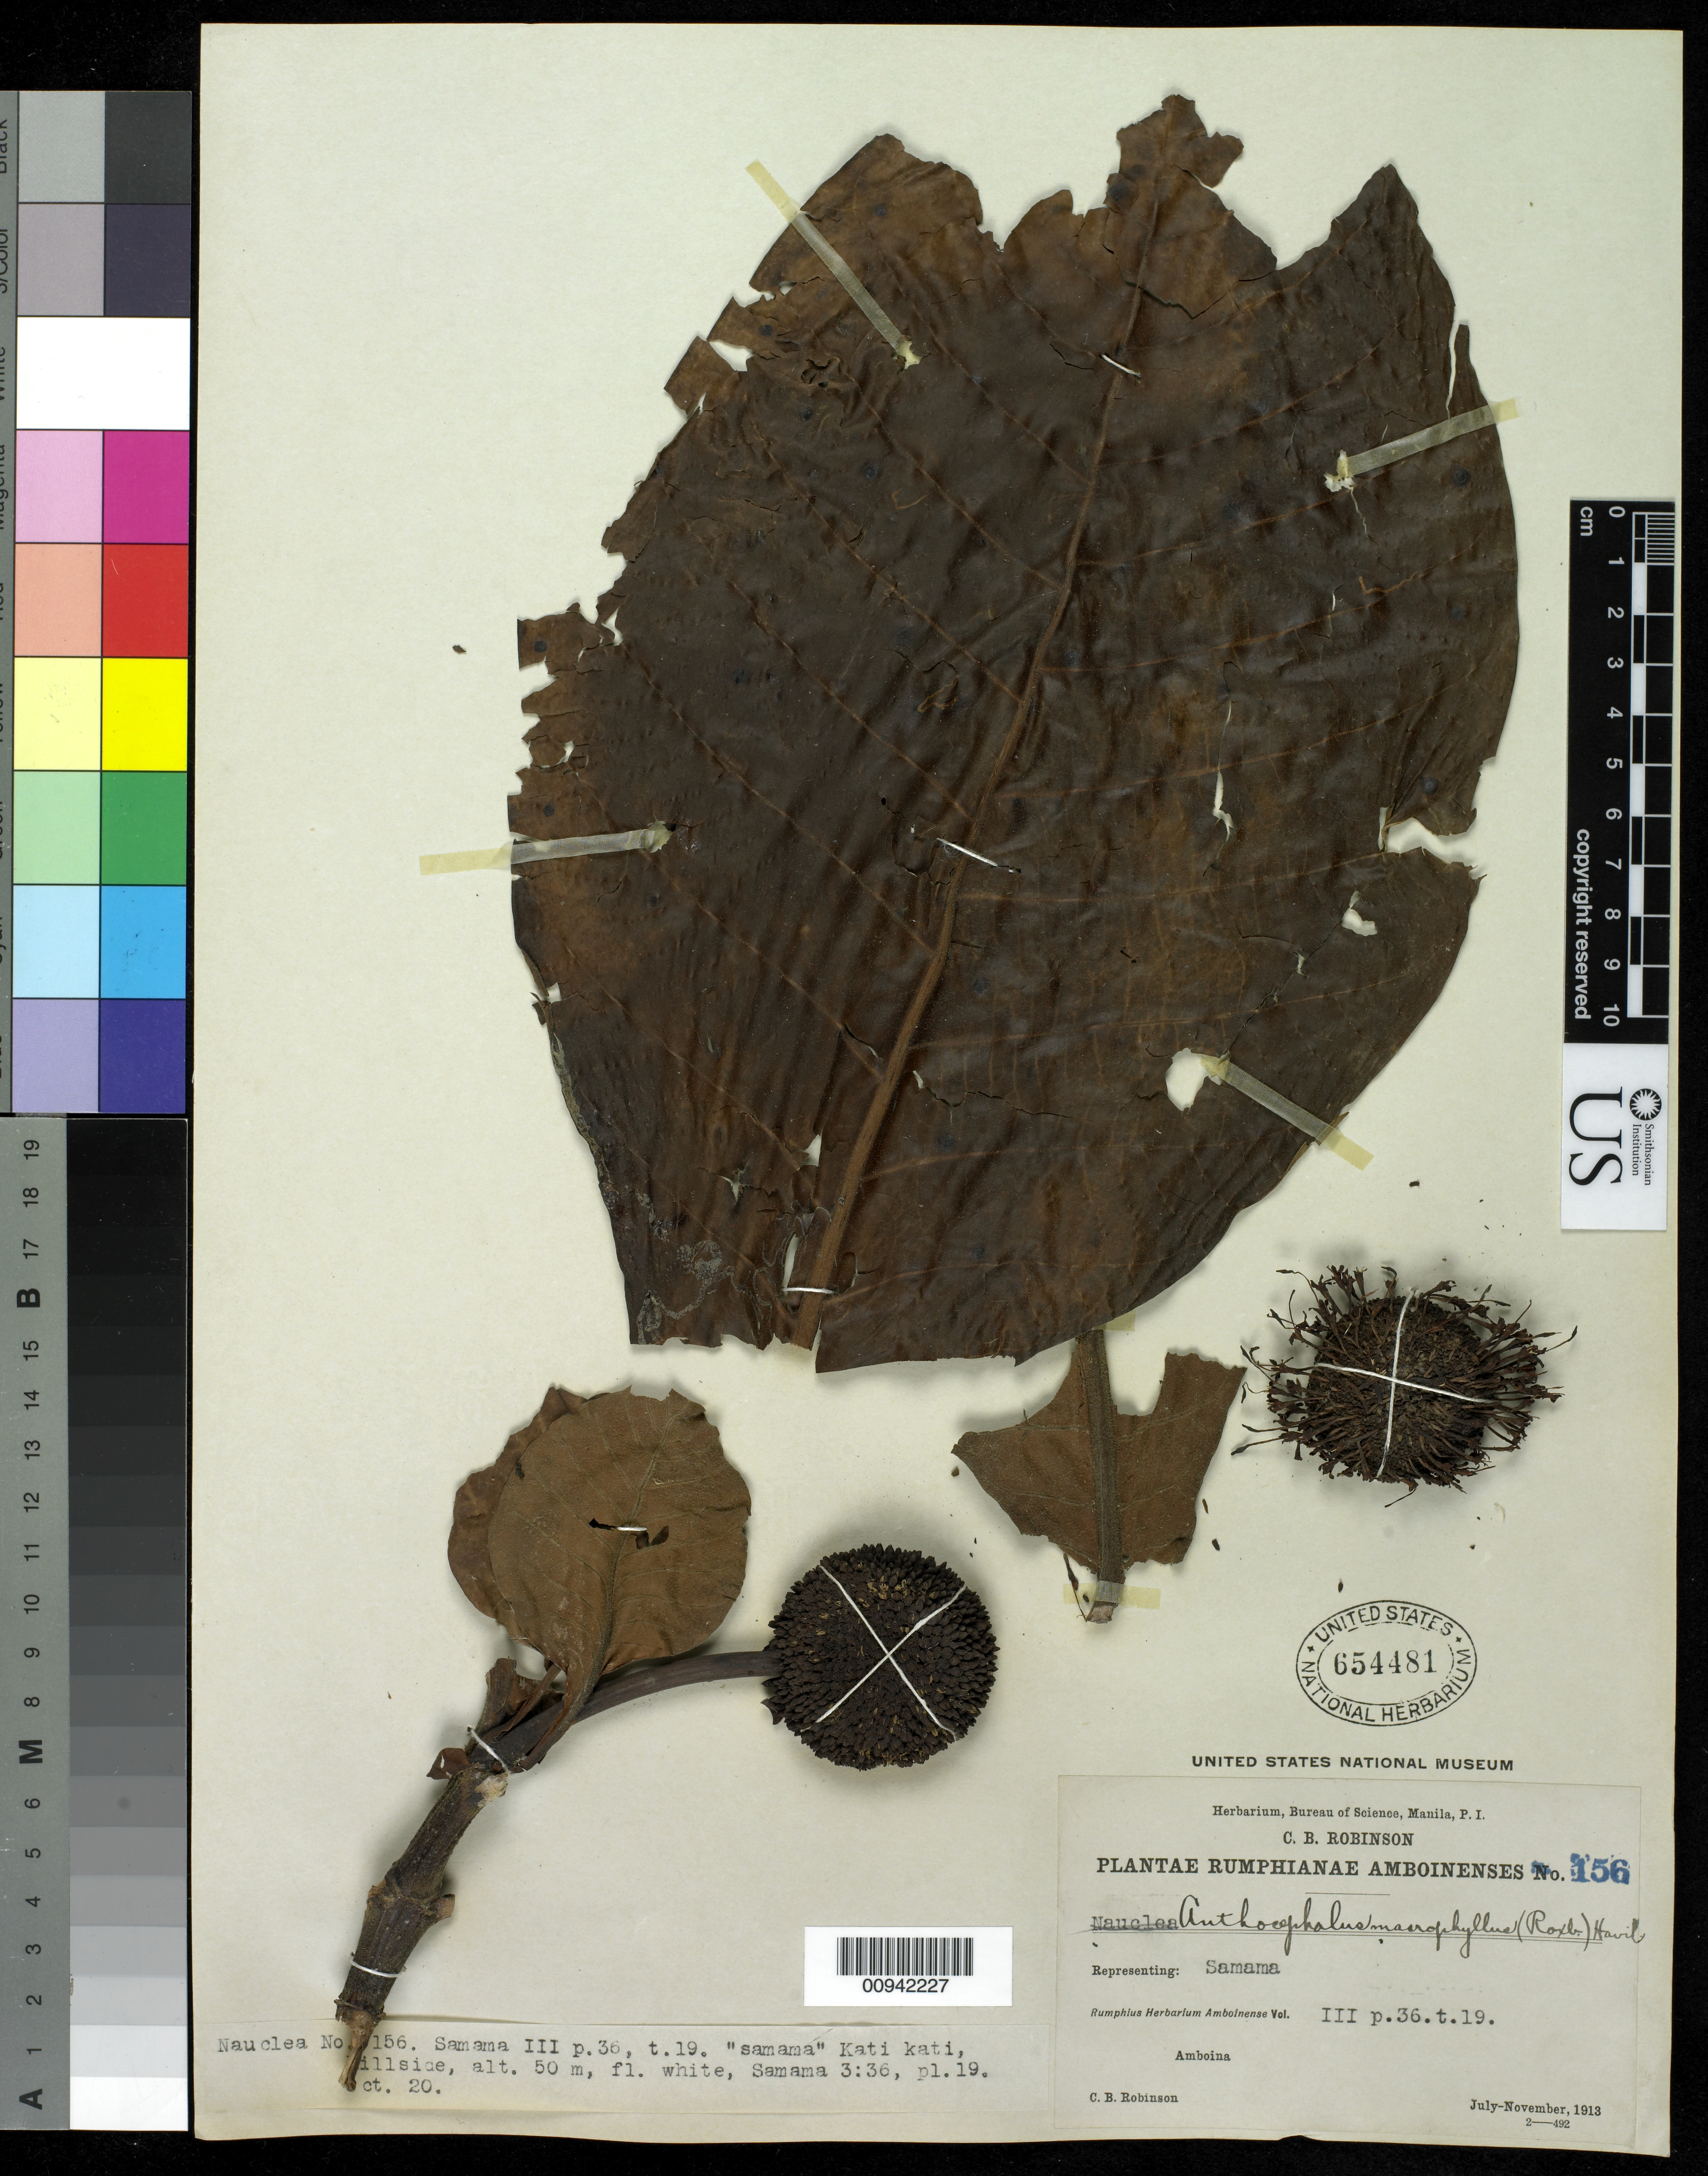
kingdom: Plantae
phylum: Tracheophyta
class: Magnoliopsida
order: Gentianales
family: Rubiaceae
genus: Anthocephalus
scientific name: Anthocephalus macrophyllus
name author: (Roxb.) Havil.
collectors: C. Robinson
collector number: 156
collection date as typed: Jul 1913 to Nov 1913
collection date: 1913-07/1913-11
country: Indonesia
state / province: Maluku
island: Ambon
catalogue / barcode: US 654481